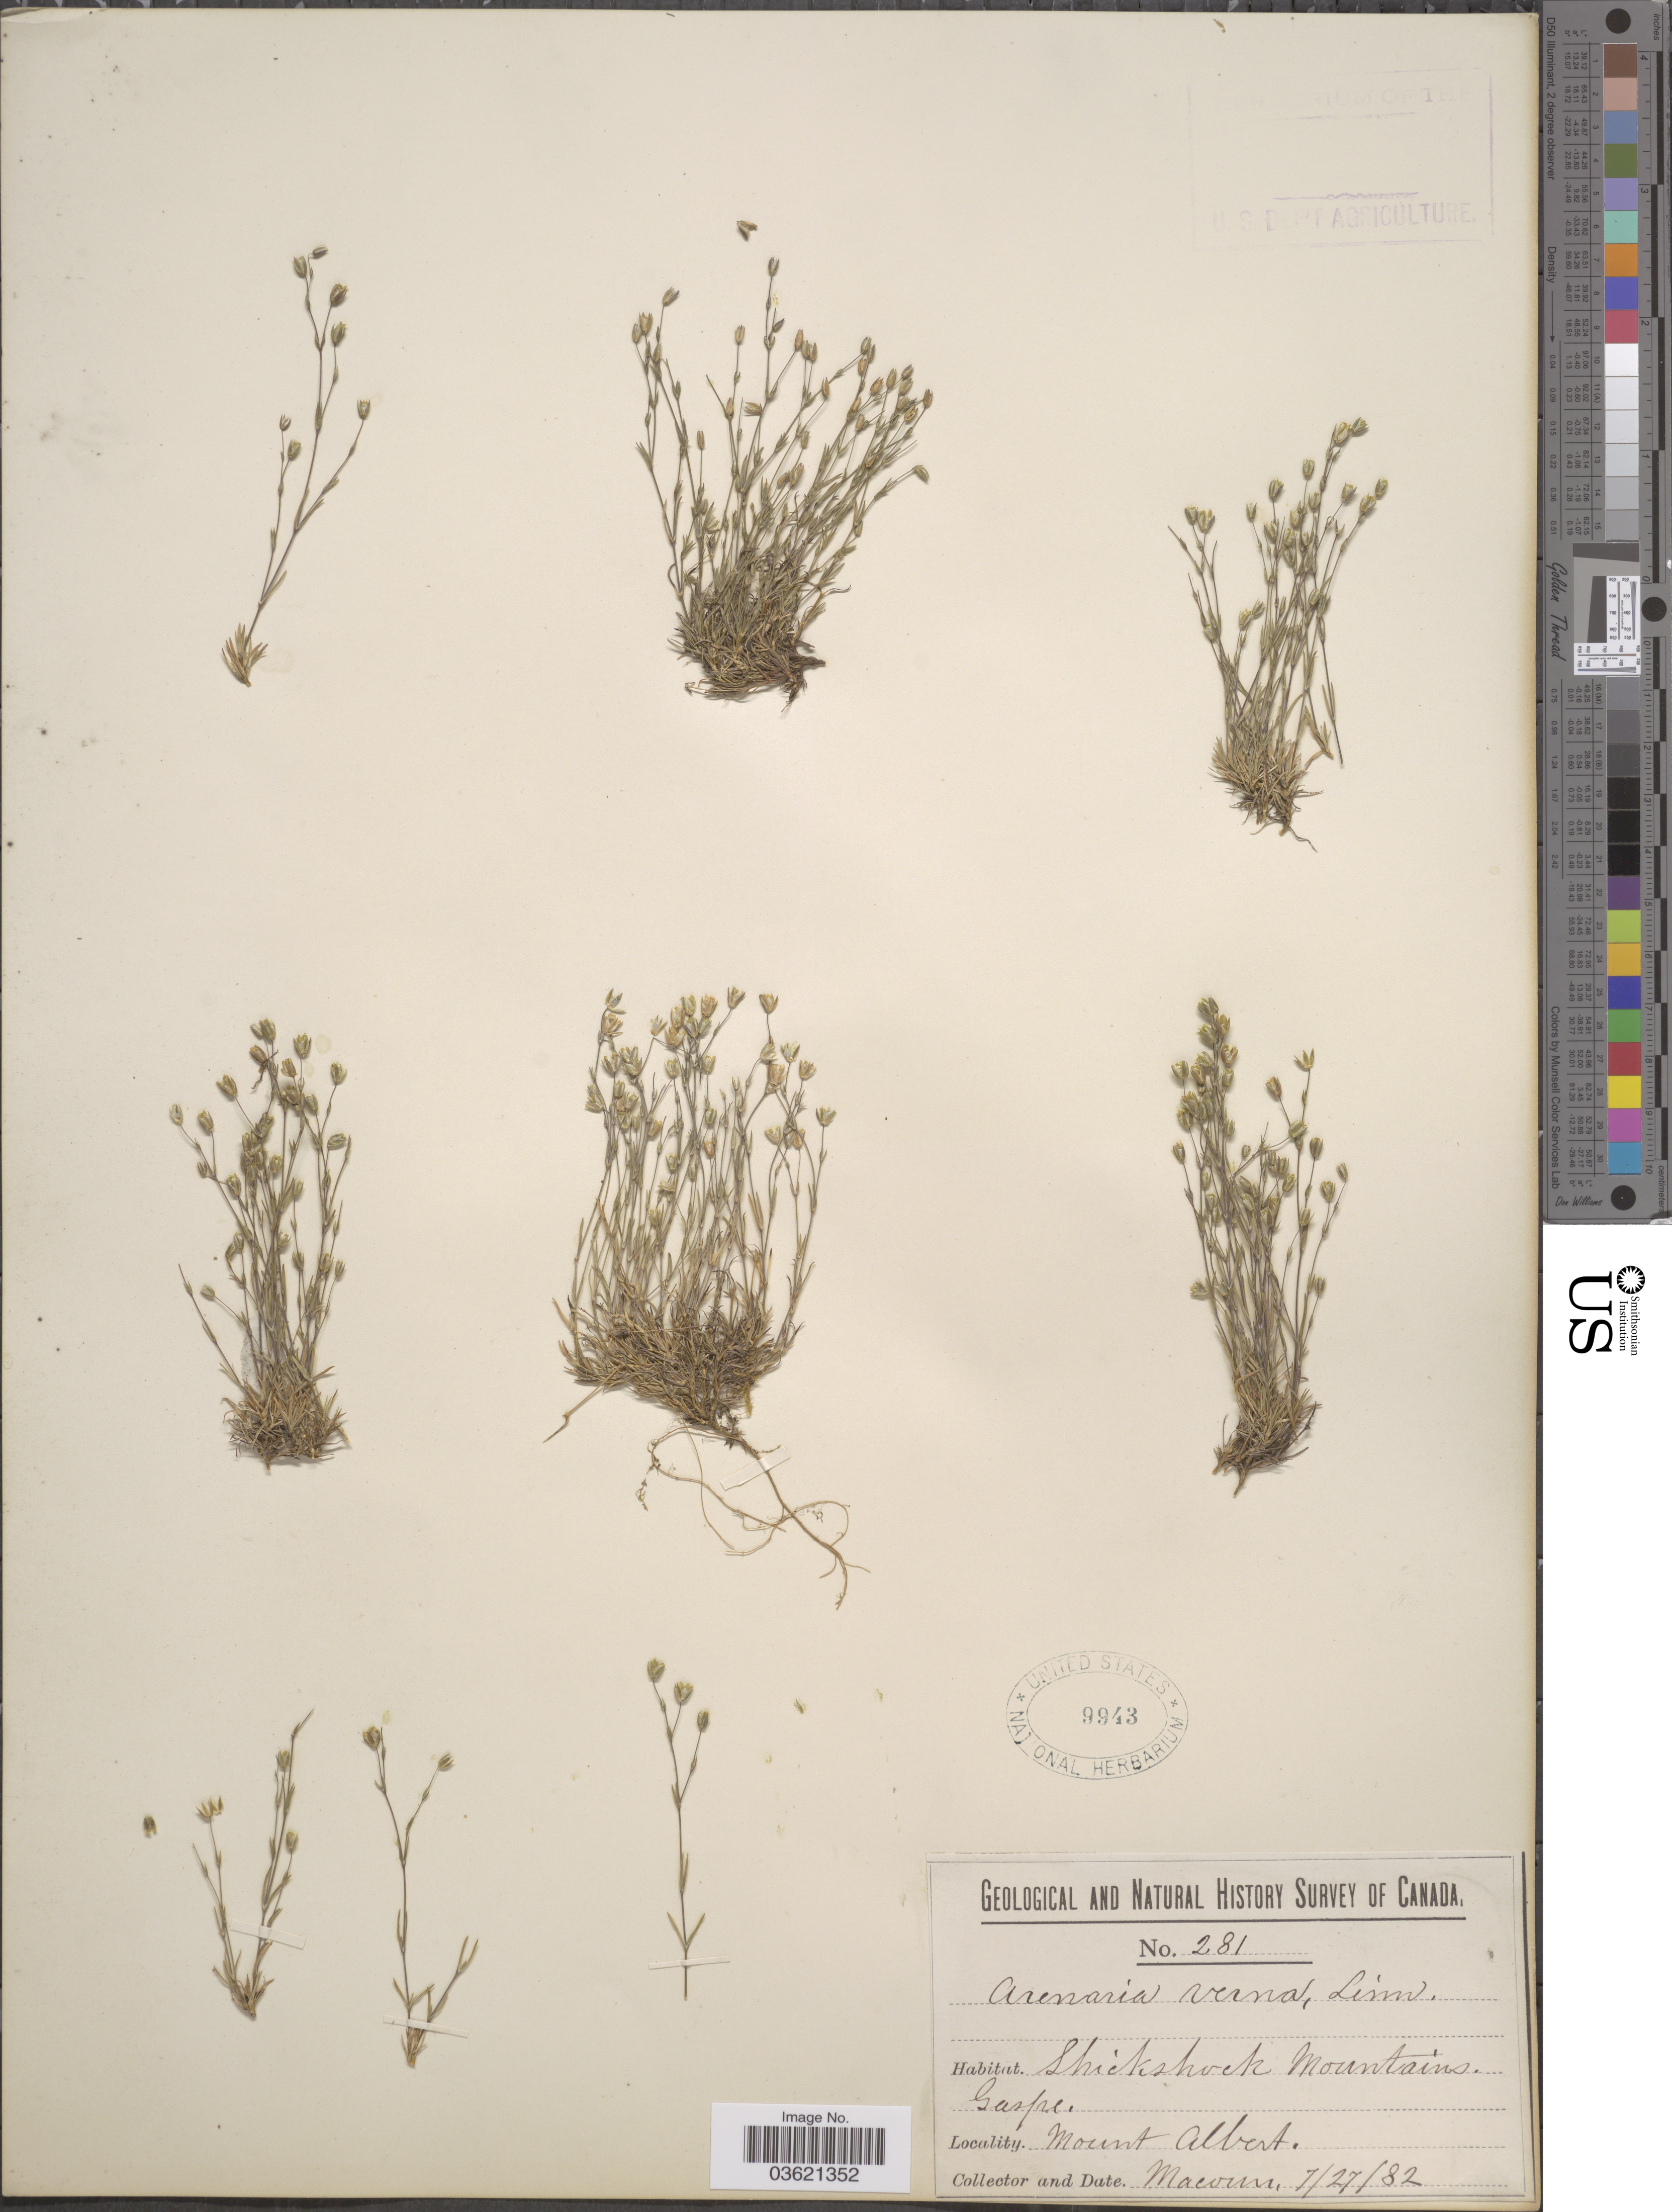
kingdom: Plantae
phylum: Tracheophyta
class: Magnoliopsida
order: Caryophyllales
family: Caryophyllaceae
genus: Arenaria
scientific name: Arenaria verna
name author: L.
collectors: -- Macoun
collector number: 281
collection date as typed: Transcribed d/m/y: 27/7/82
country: Canada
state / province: Quebec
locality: Shickshock Mountains. Gaspe. Mount Albert.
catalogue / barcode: US 9943